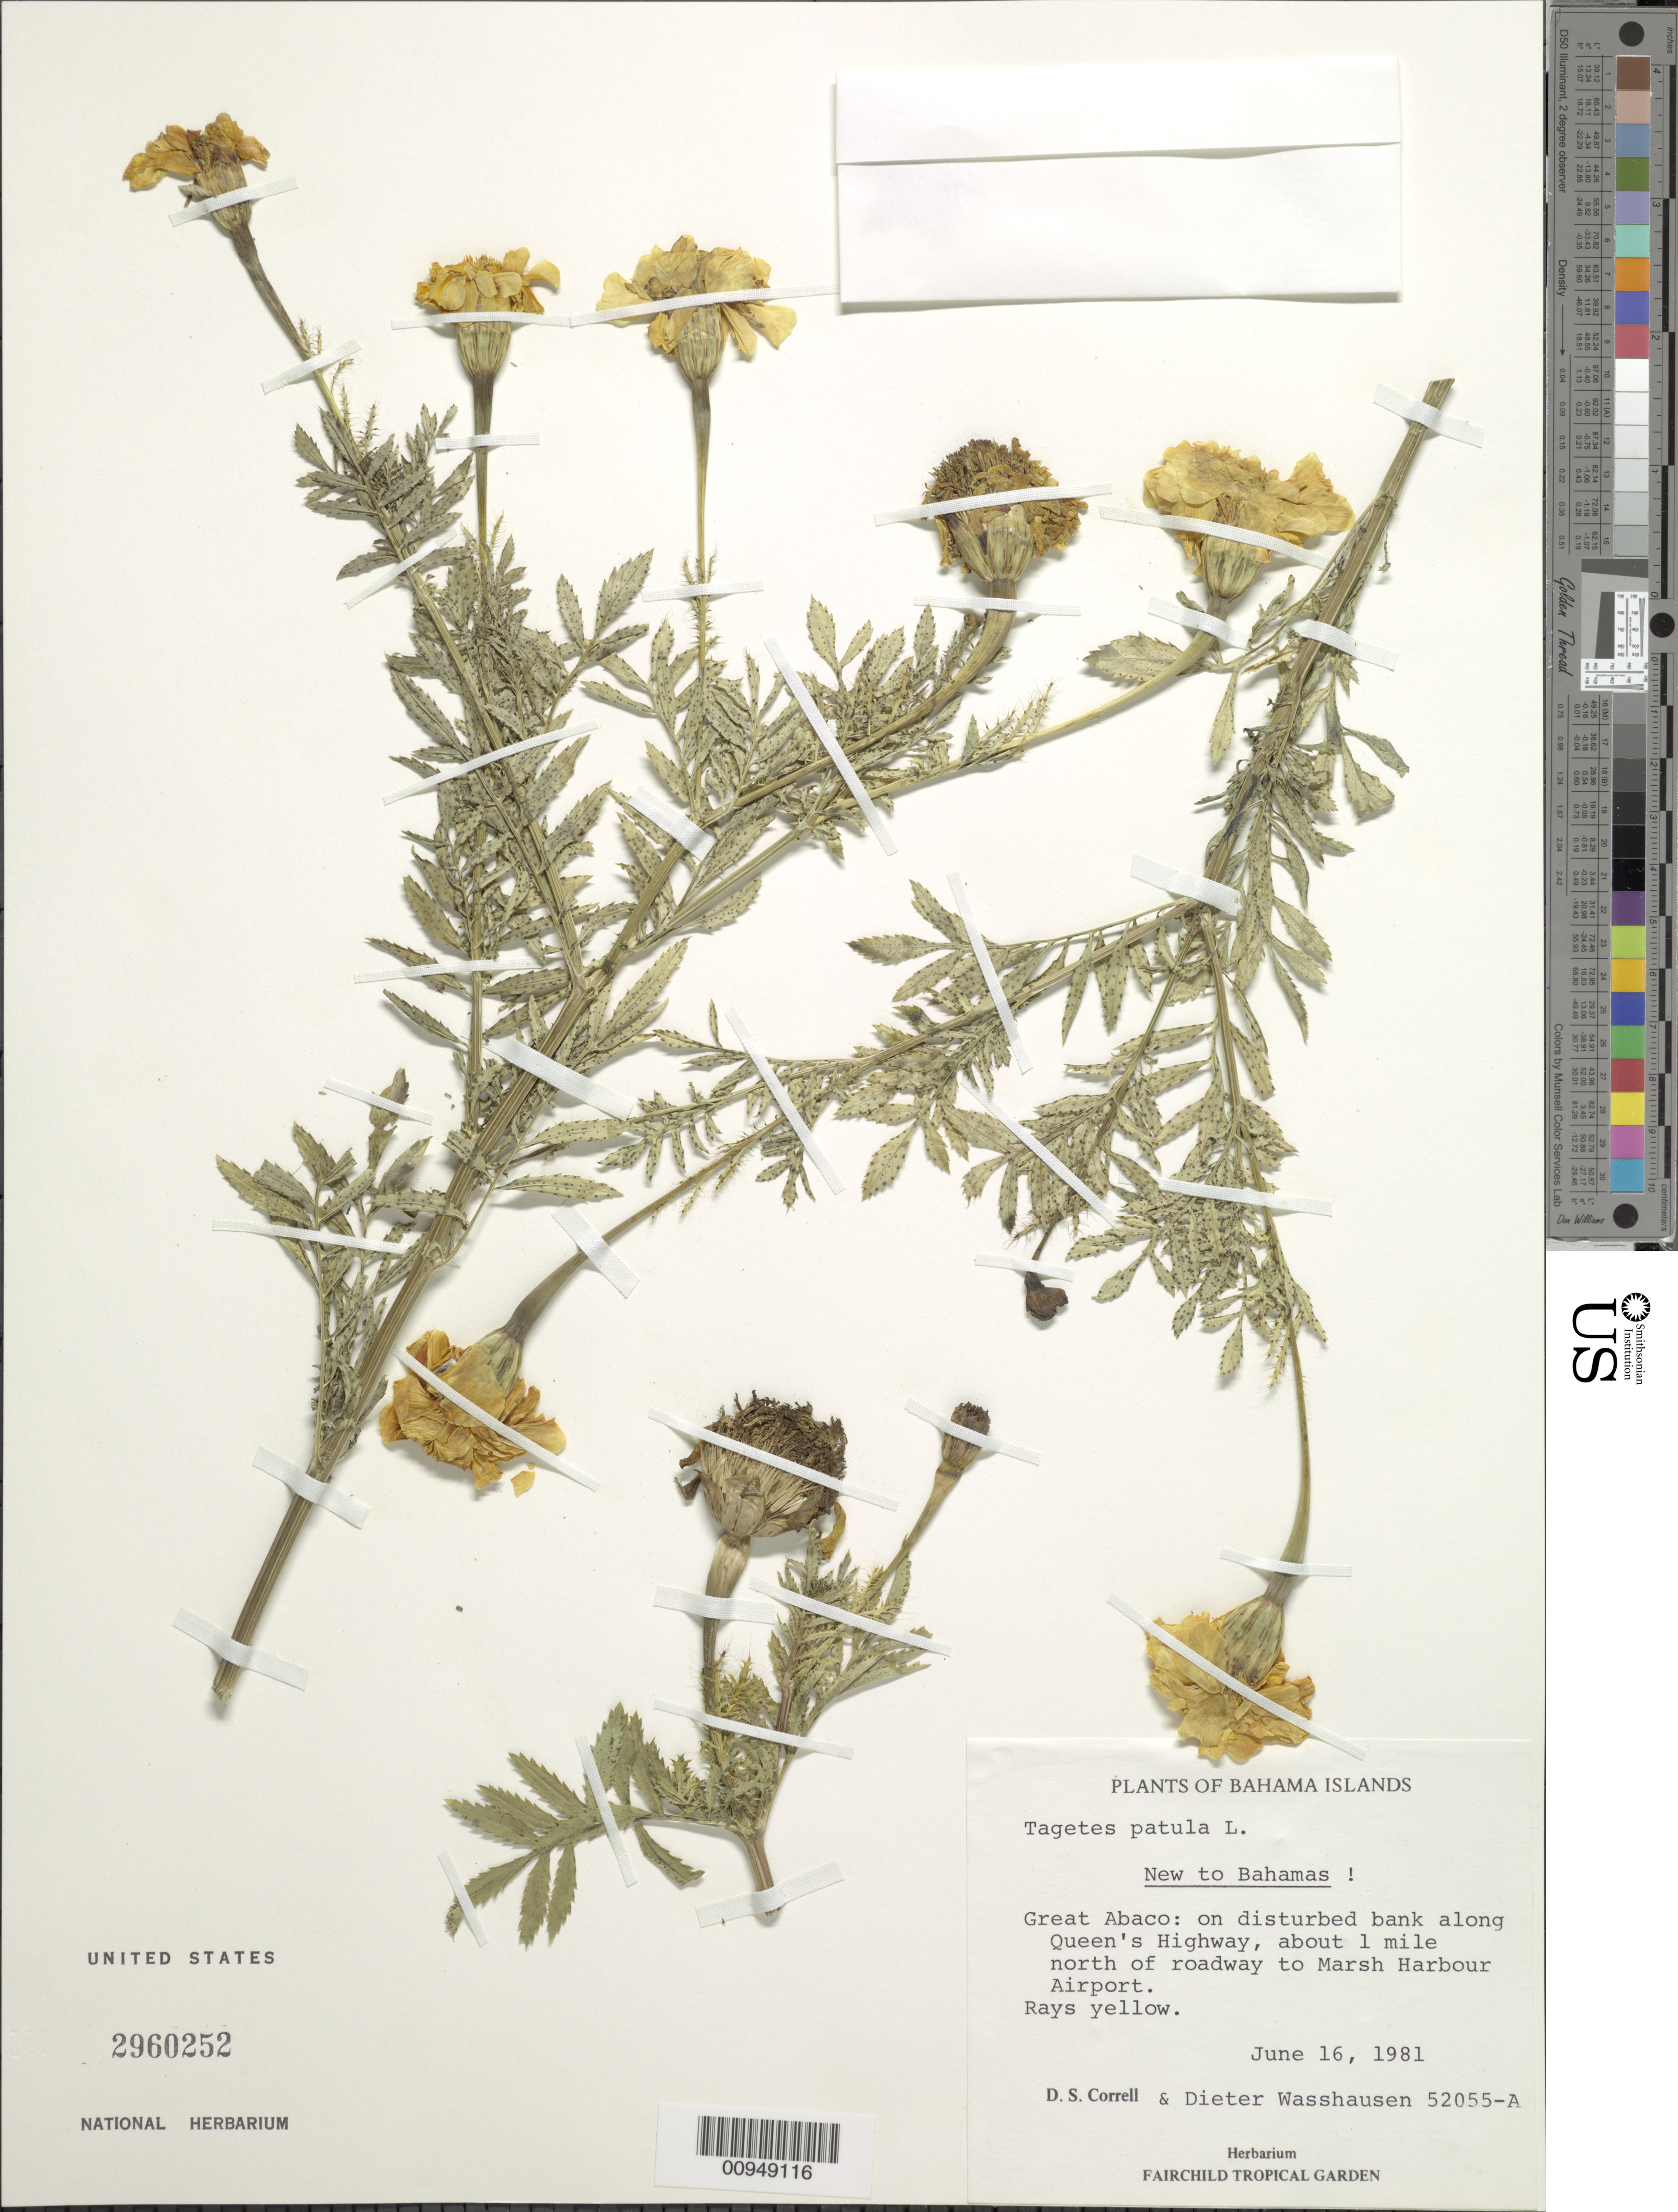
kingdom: Plantae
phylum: Tracheophyta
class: Magnoliopsida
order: Asterales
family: Asteraceae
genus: Tagetes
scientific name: Tagetes patula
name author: L.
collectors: D. S. Correll & D. C. Wasshausen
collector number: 52055A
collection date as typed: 16 Jun 1981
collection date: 1981-06-16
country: Bahamas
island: Great Abaco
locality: Bank along Queen's Highway, about 1 mi N of roadway to Marsh Harbour Airport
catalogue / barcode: US 2960252